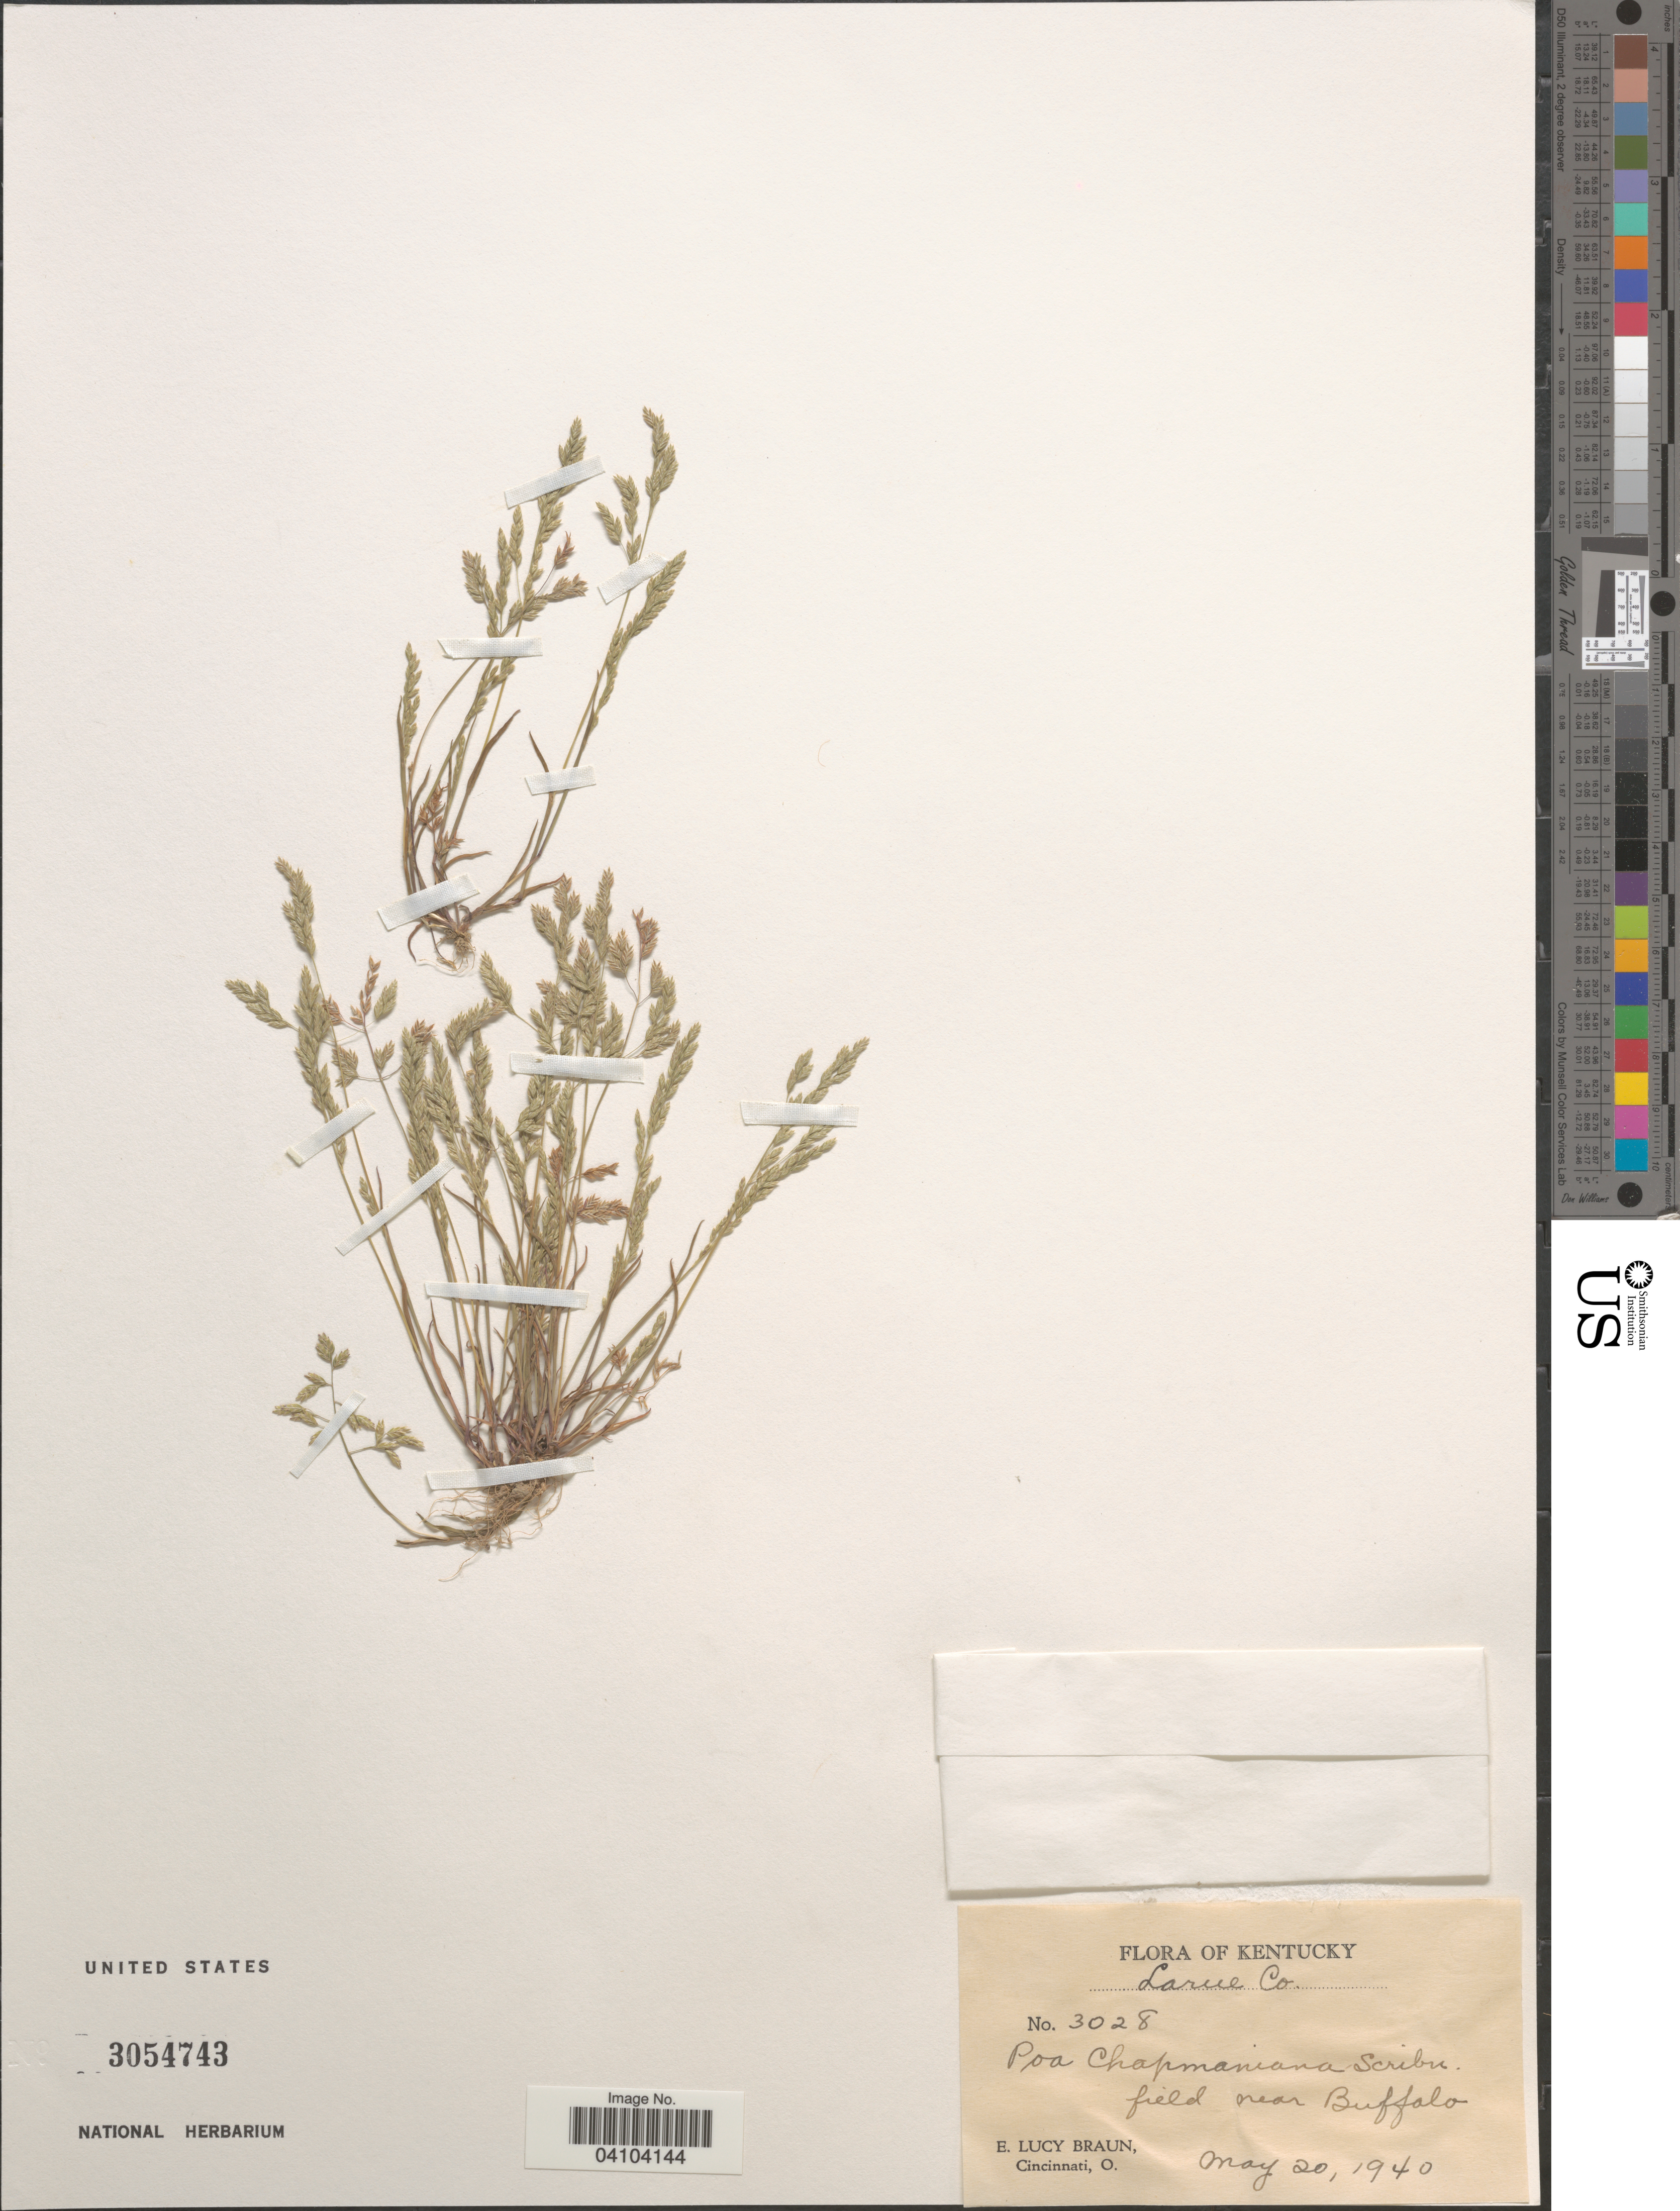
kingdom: Plantae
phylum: Tracheophyta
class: Liliopsida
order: Poales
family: Poaceae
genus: Poa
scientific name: Poa chapmaniana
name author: Scribn.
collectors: E. L. Braun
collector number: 3028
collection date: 1940-05-20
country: United States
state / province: Kentucky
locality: Larue Co. Near Buffalo.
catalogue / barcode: US 3054743